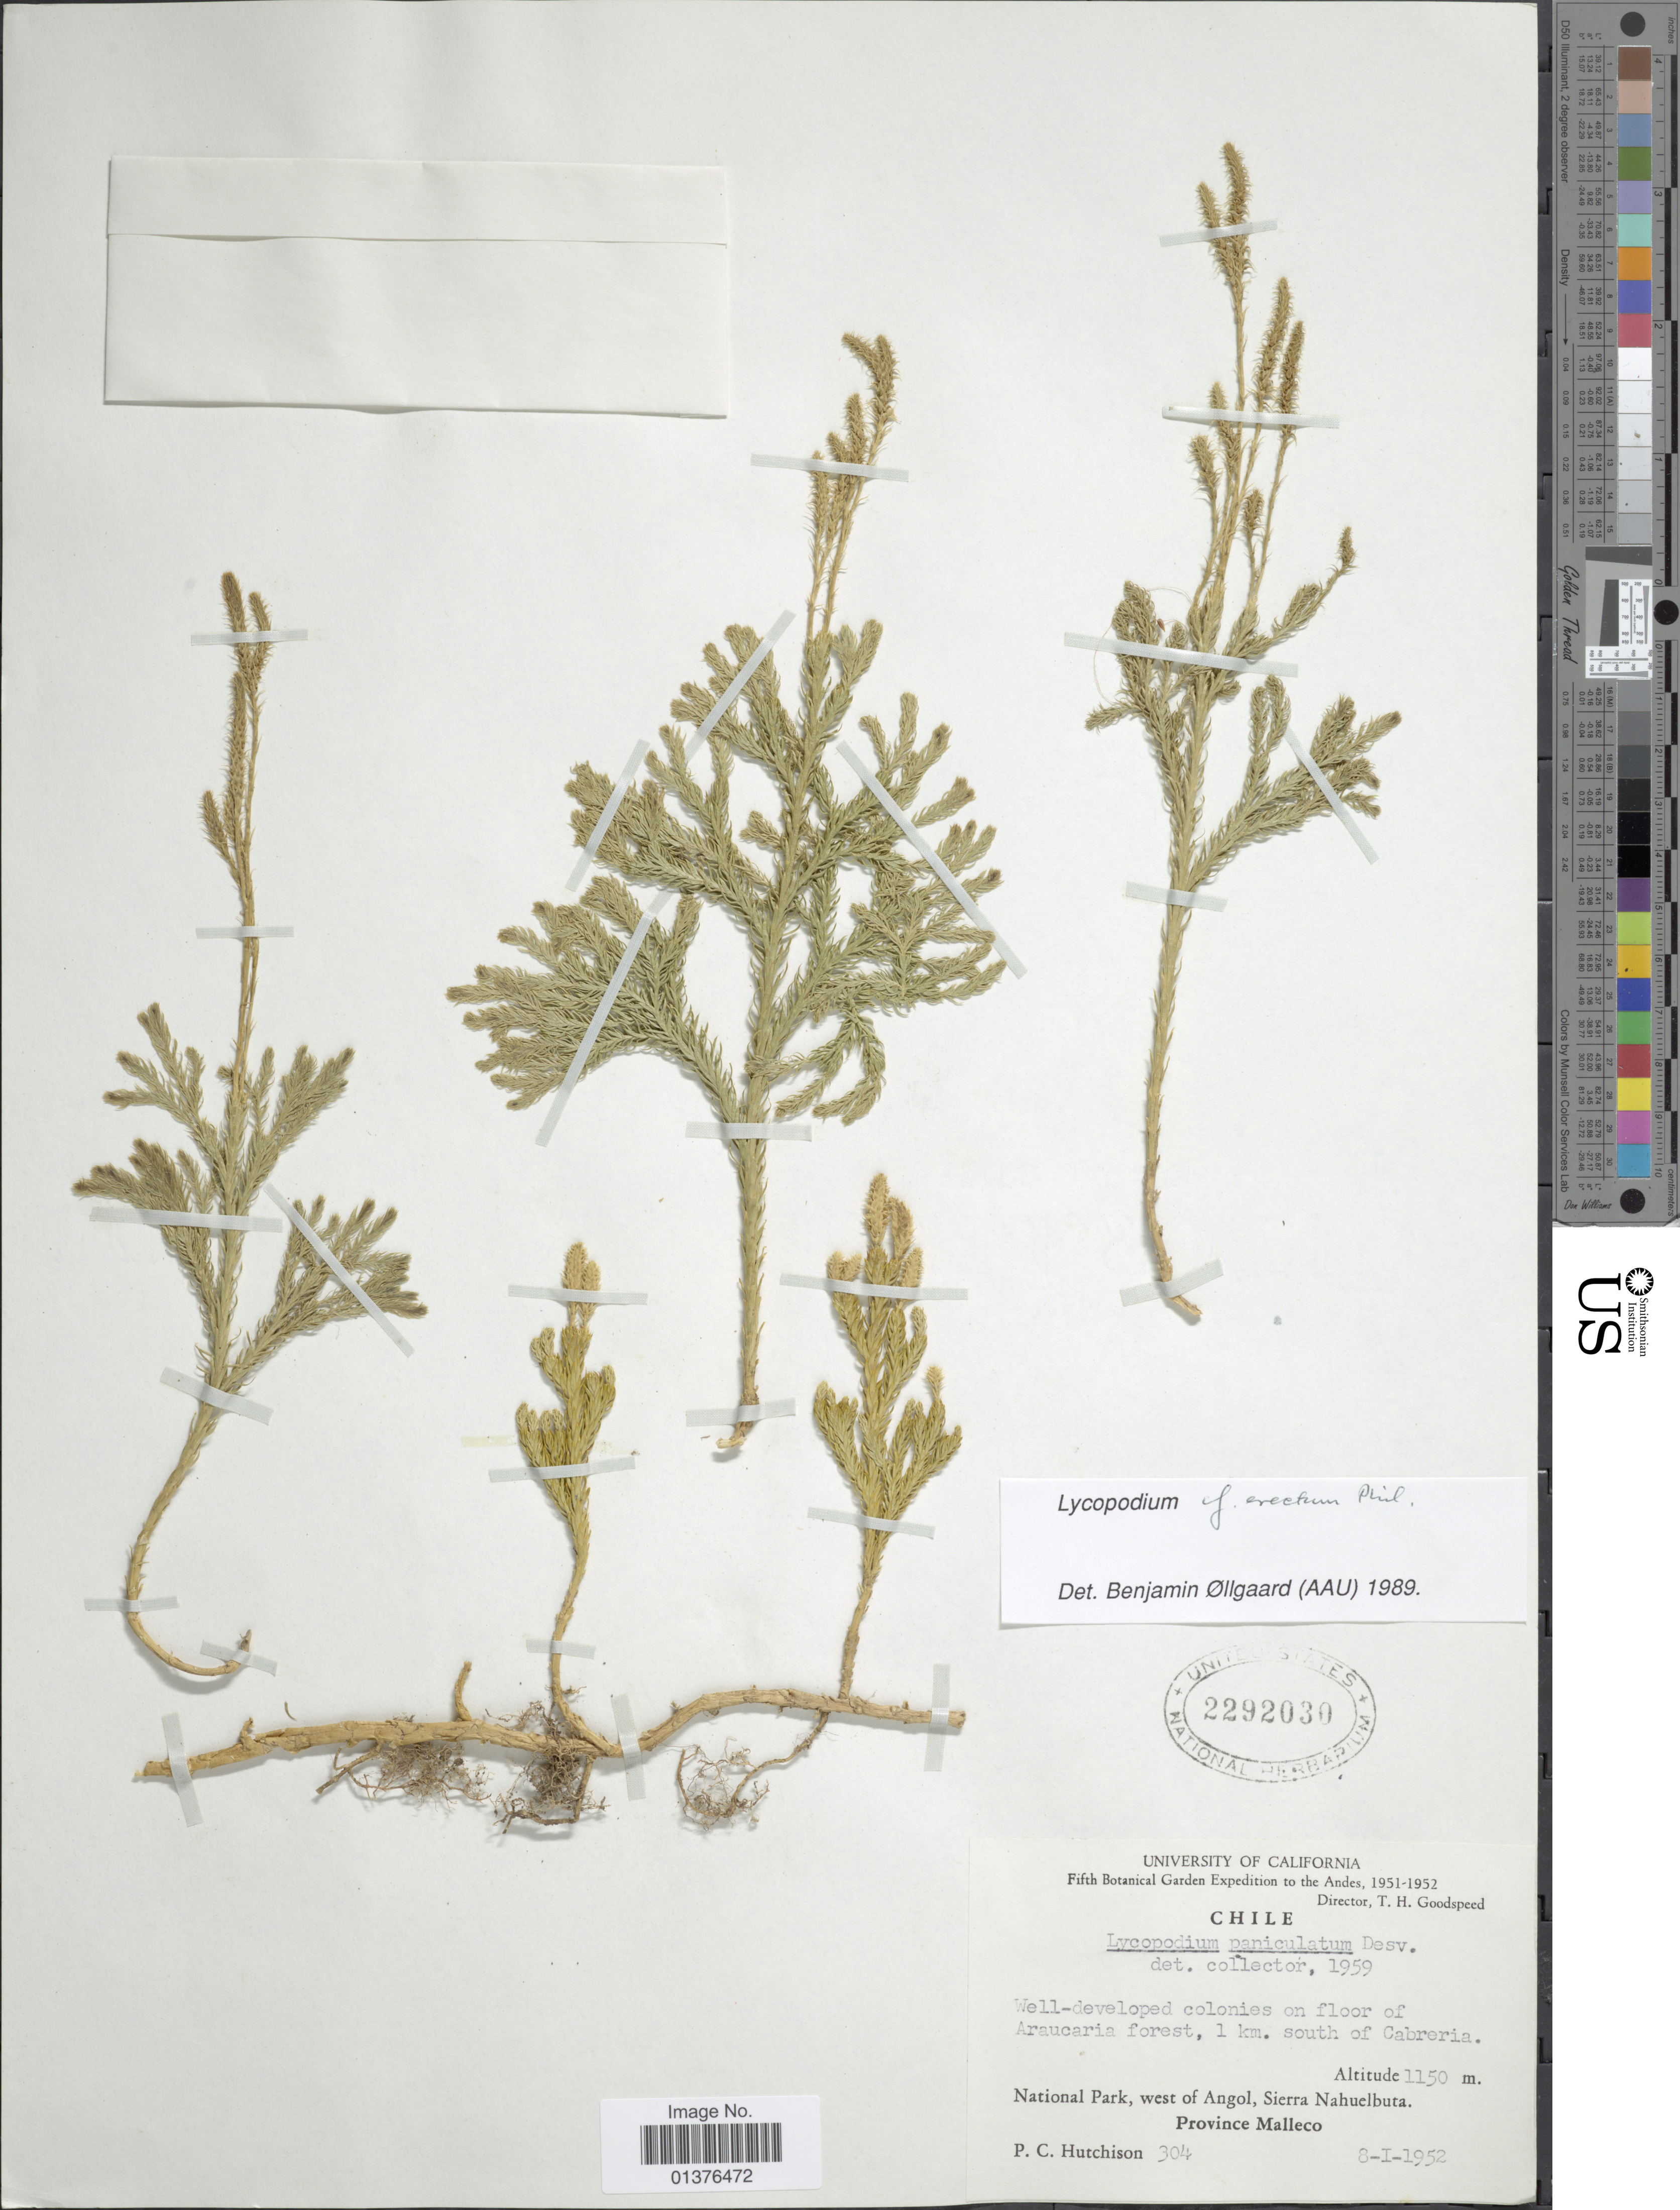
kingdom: Plantae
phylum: Tracheophyta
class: Lycopodiopsida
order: Lycopodiales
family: Lycopodiaceae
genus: Austrolycopodium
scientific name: Austrolycopodium erectum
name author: (Phil.) Holub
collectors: P. C. Hutchison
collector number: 304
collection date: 1952-01-08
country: Chile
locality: Araucaria forest, 1km south of Cabreria, National Park, west of Angol, Sierra Nahuelbuta, province Malleco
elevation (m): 1150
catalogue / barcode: US 2292030